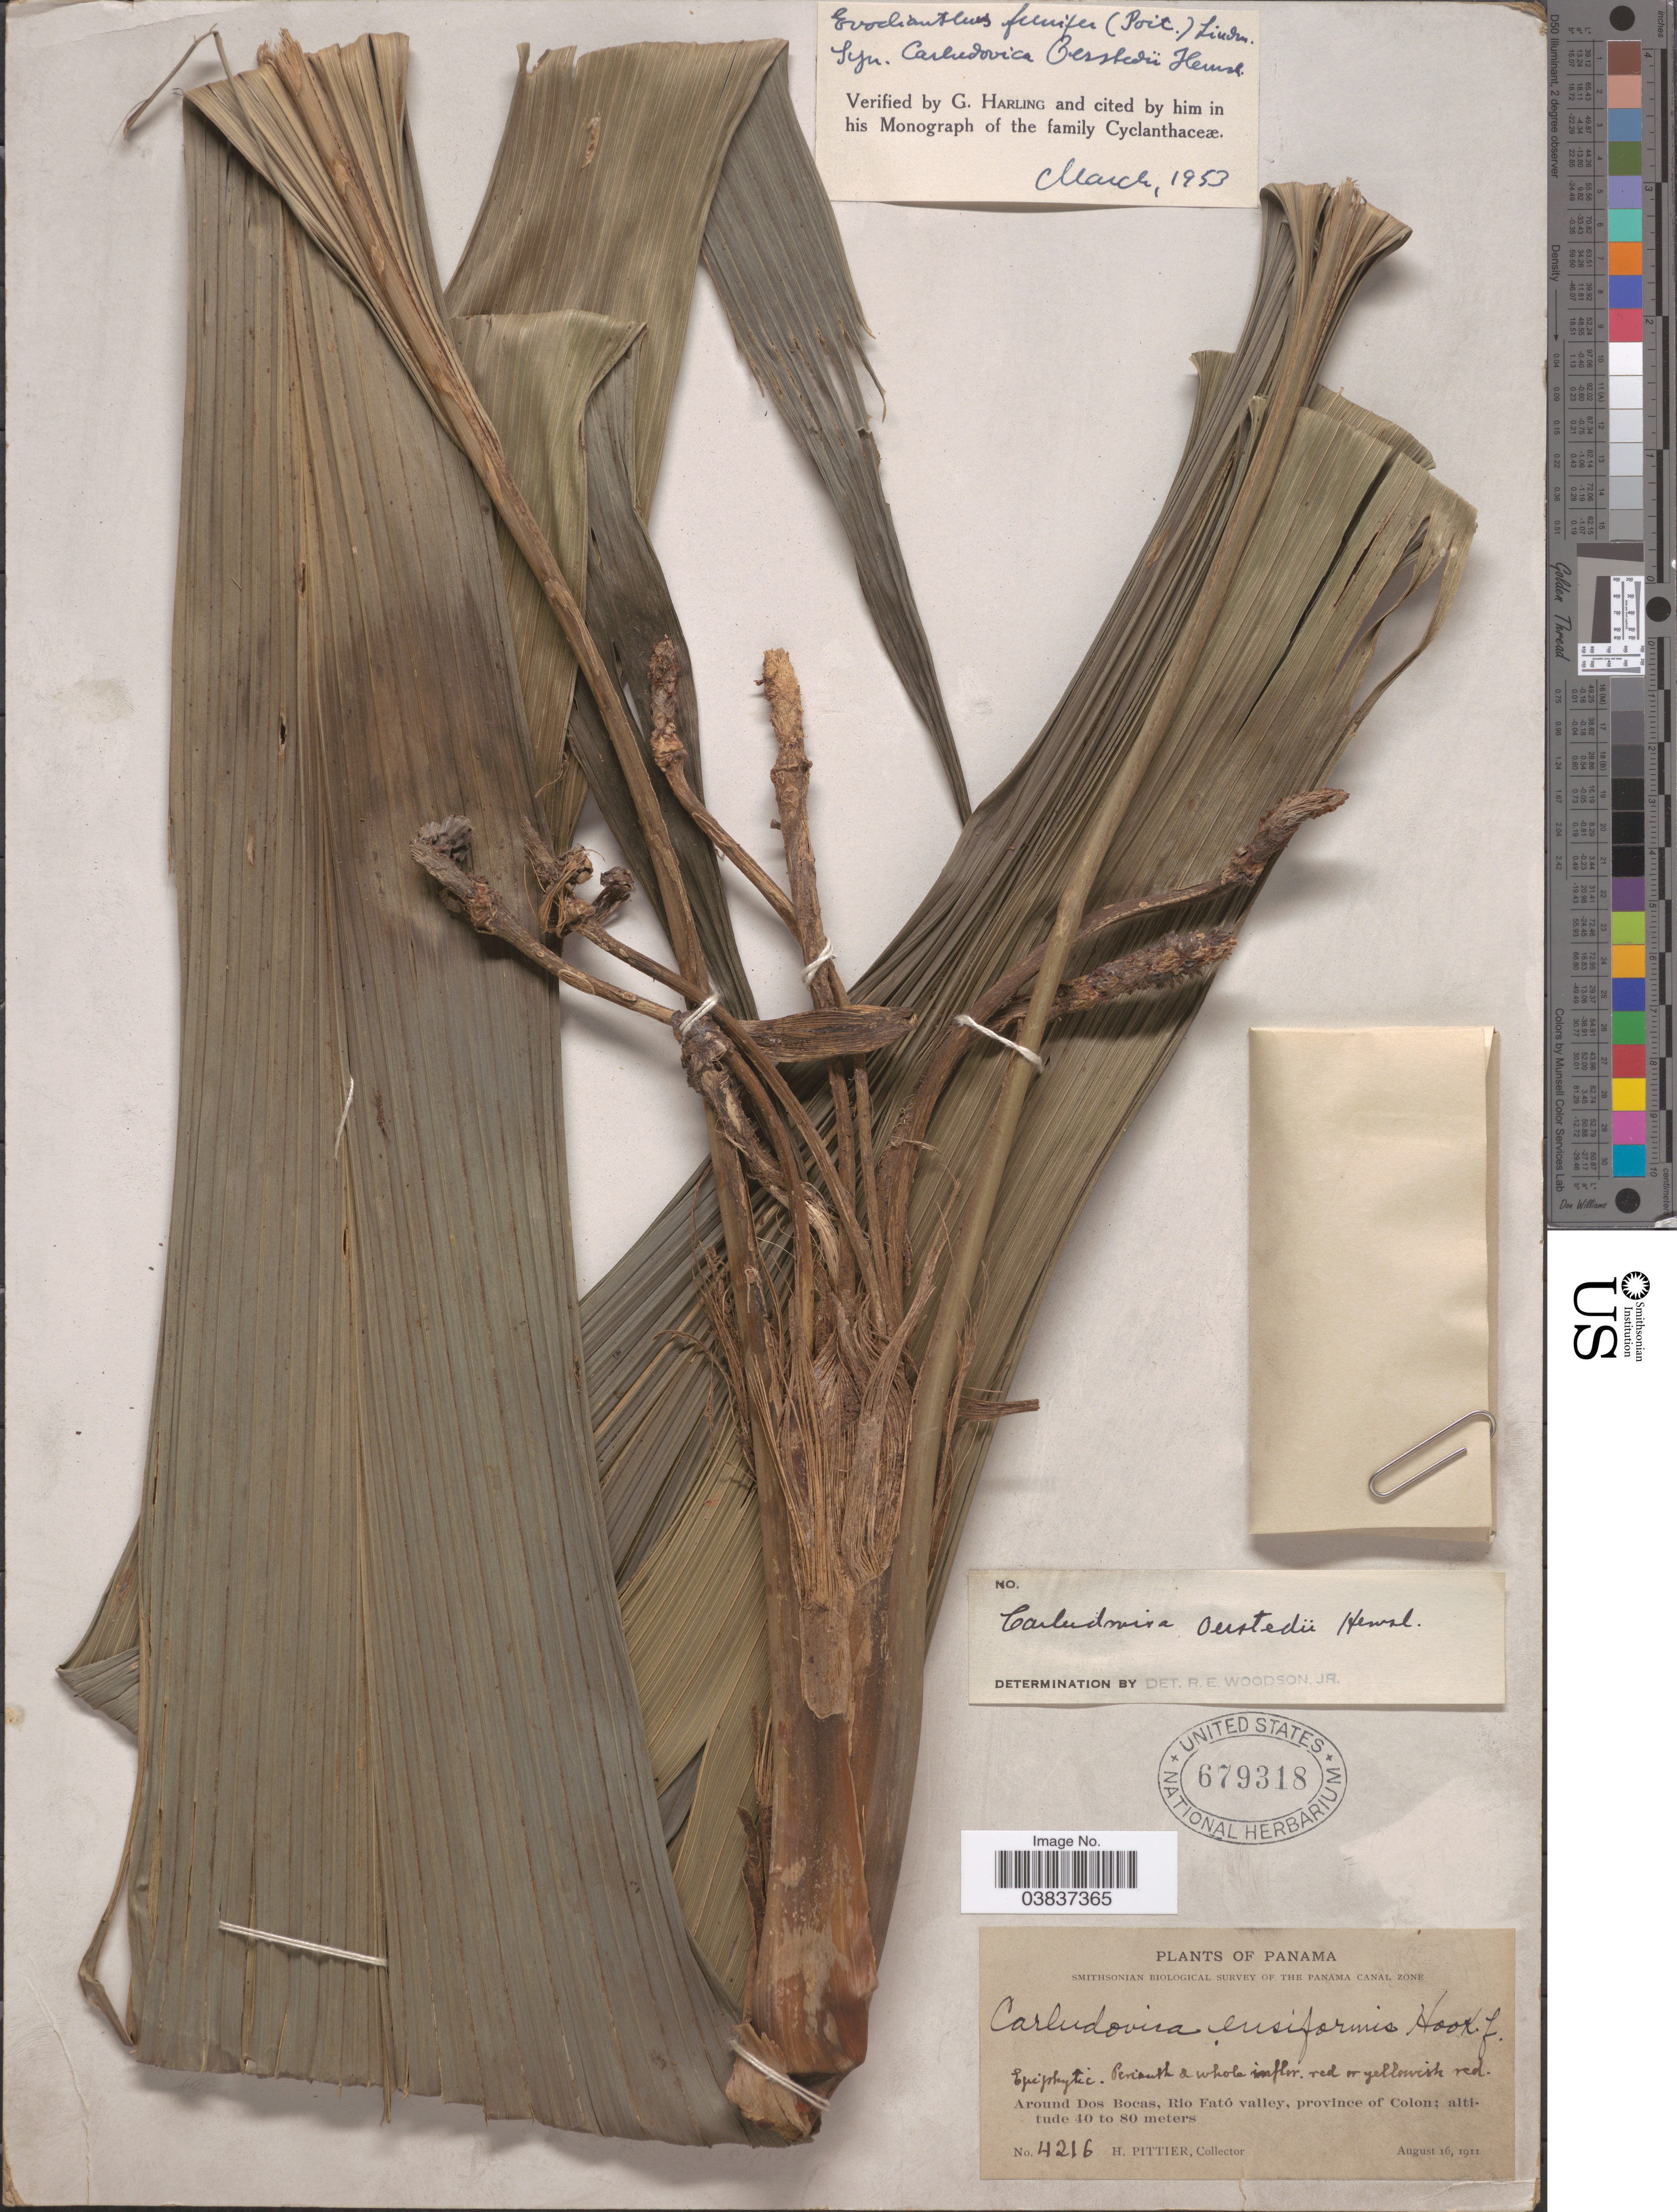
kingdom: Plantae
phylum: Tracheophyta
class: Liliopsida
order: Pandanales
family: Cyclanthaceae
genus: Evodianthus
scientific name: Evodianthus funifer subsp. funifer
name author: (Poit.) Lindm.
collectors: H. F. Pittier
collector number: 4216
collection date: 1911-08-16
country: Panama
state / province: Colón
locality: Around Dos Bocas, Rio Fató valley.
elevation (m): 40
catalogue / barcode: US 679318